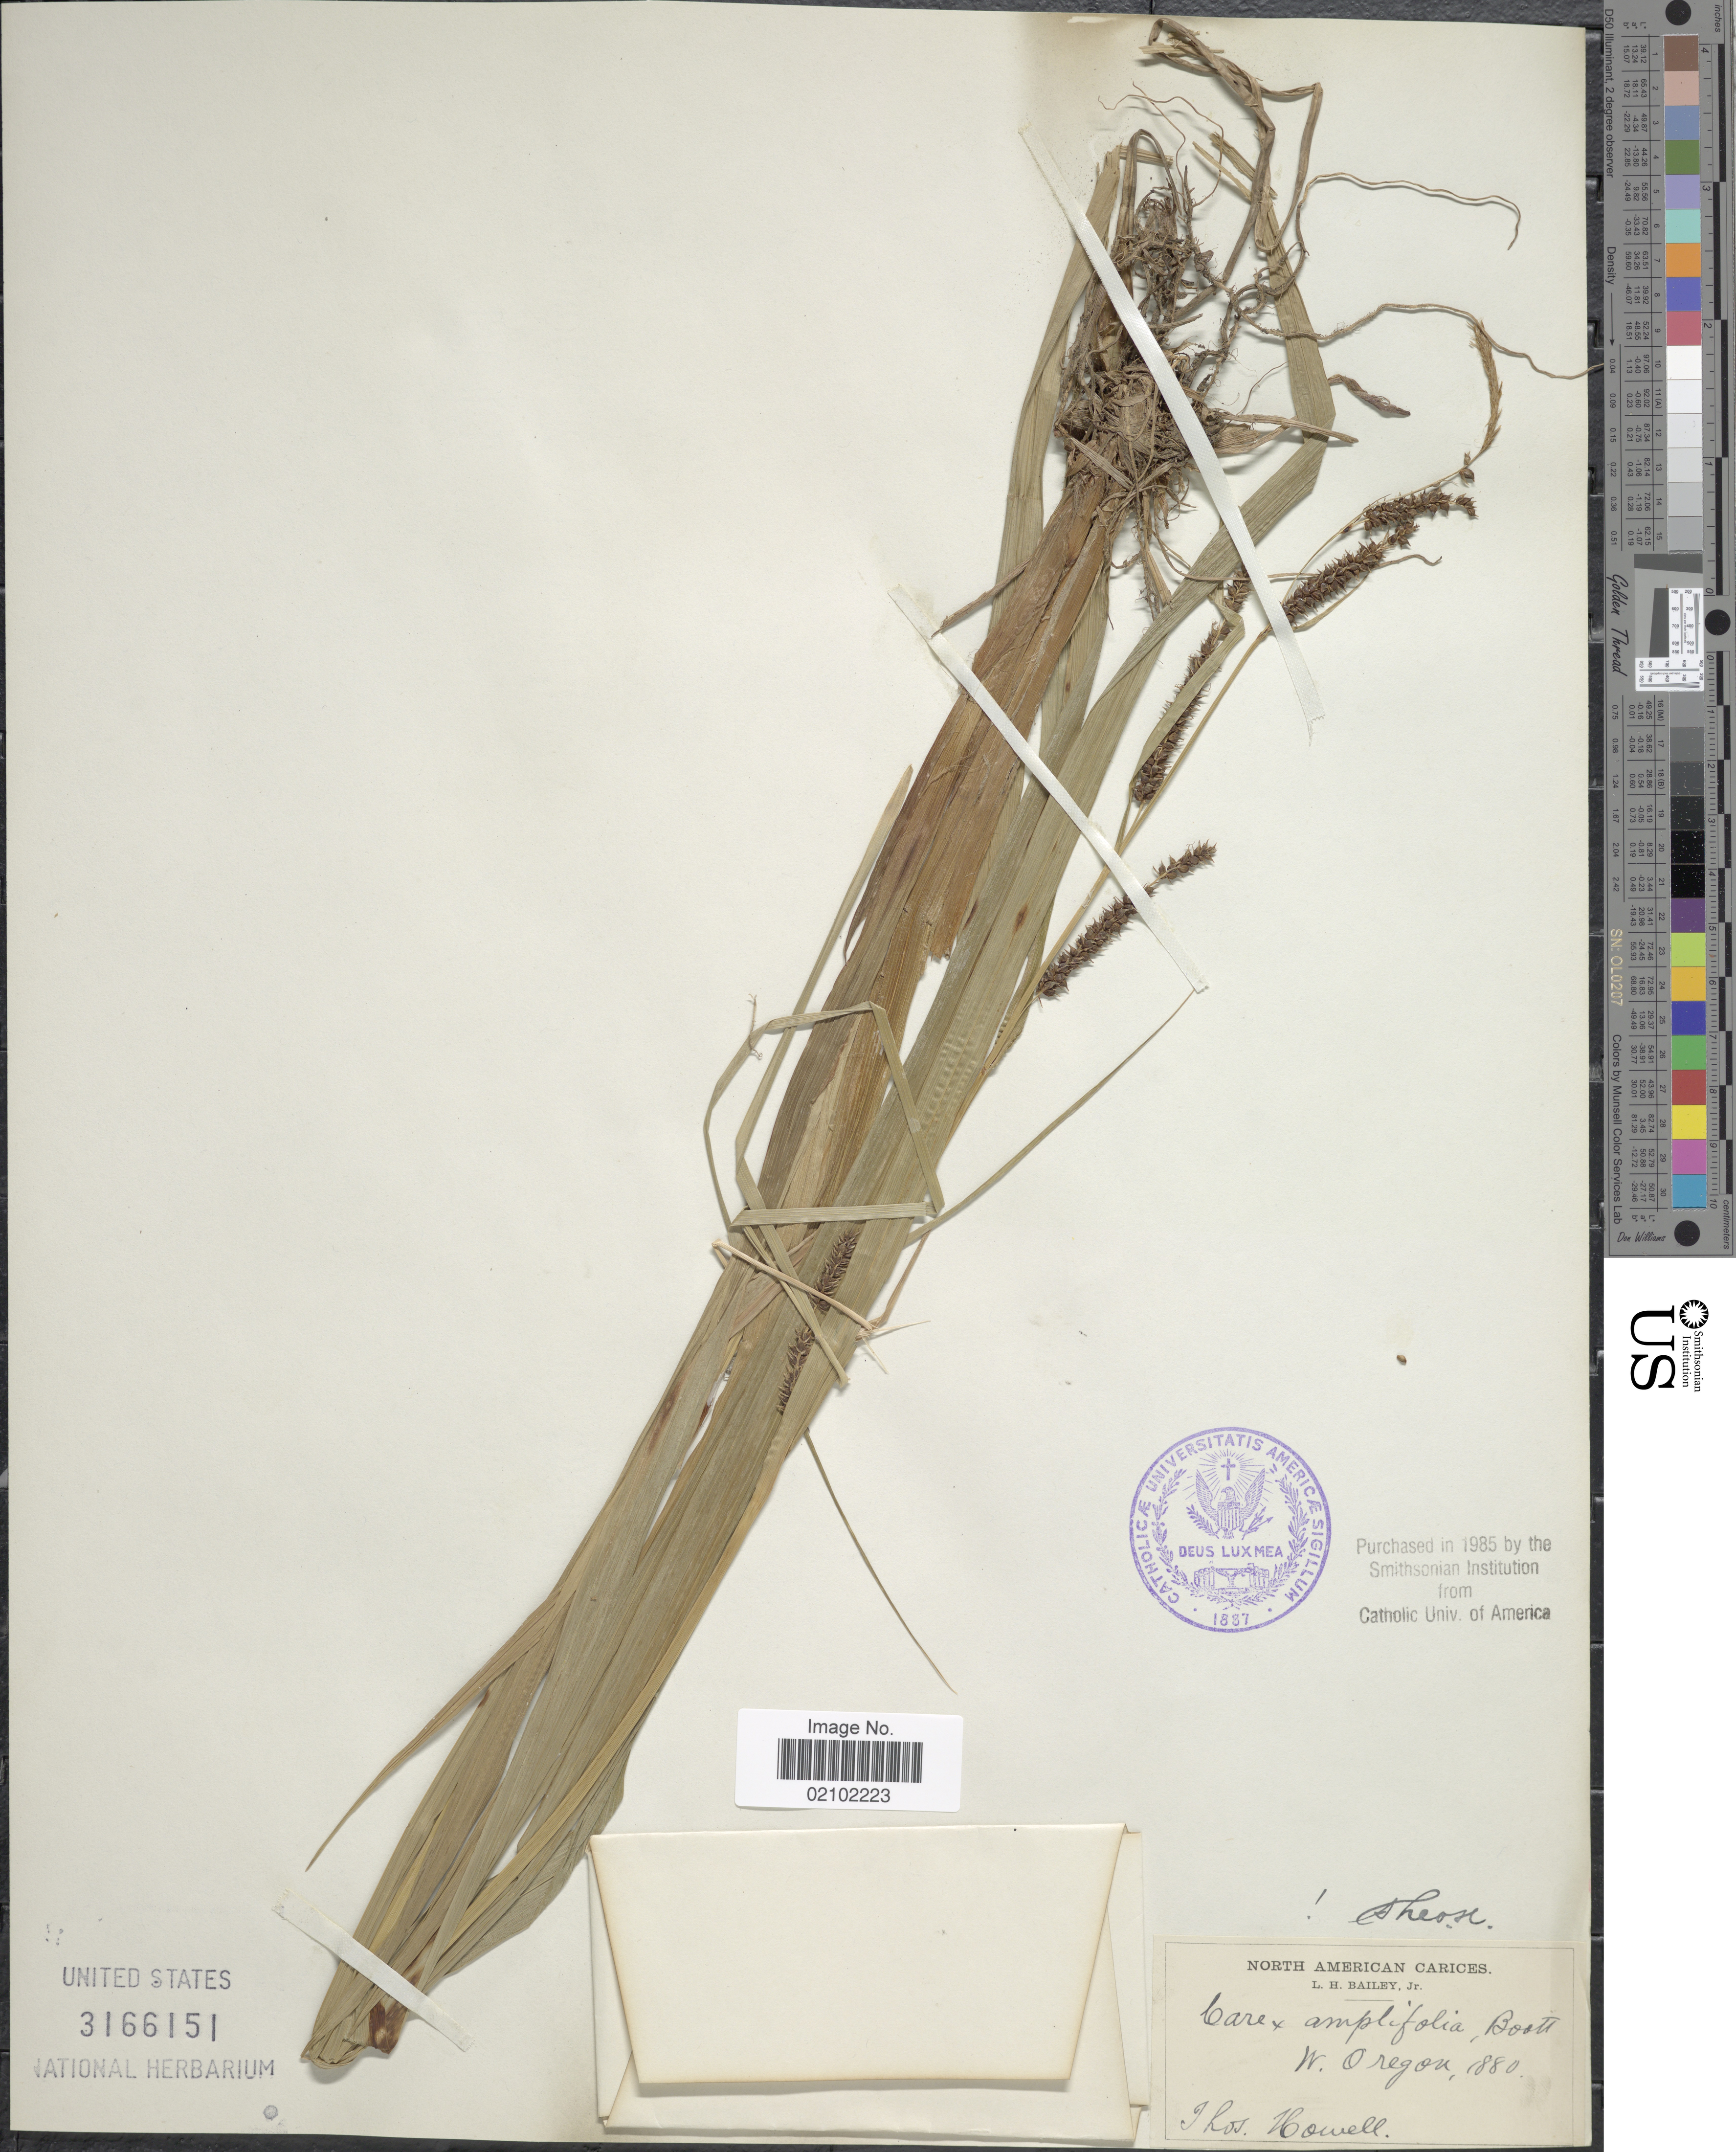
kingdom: Plantae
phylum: Tracheophyta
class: Liliopsida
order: Poales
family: Cyperaceae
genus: Carex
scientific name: Carex amplifolia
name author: Boott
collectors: T. Howell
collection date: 1880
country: United States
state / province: Oregon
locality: W. Oregon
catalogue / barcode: US 3166151